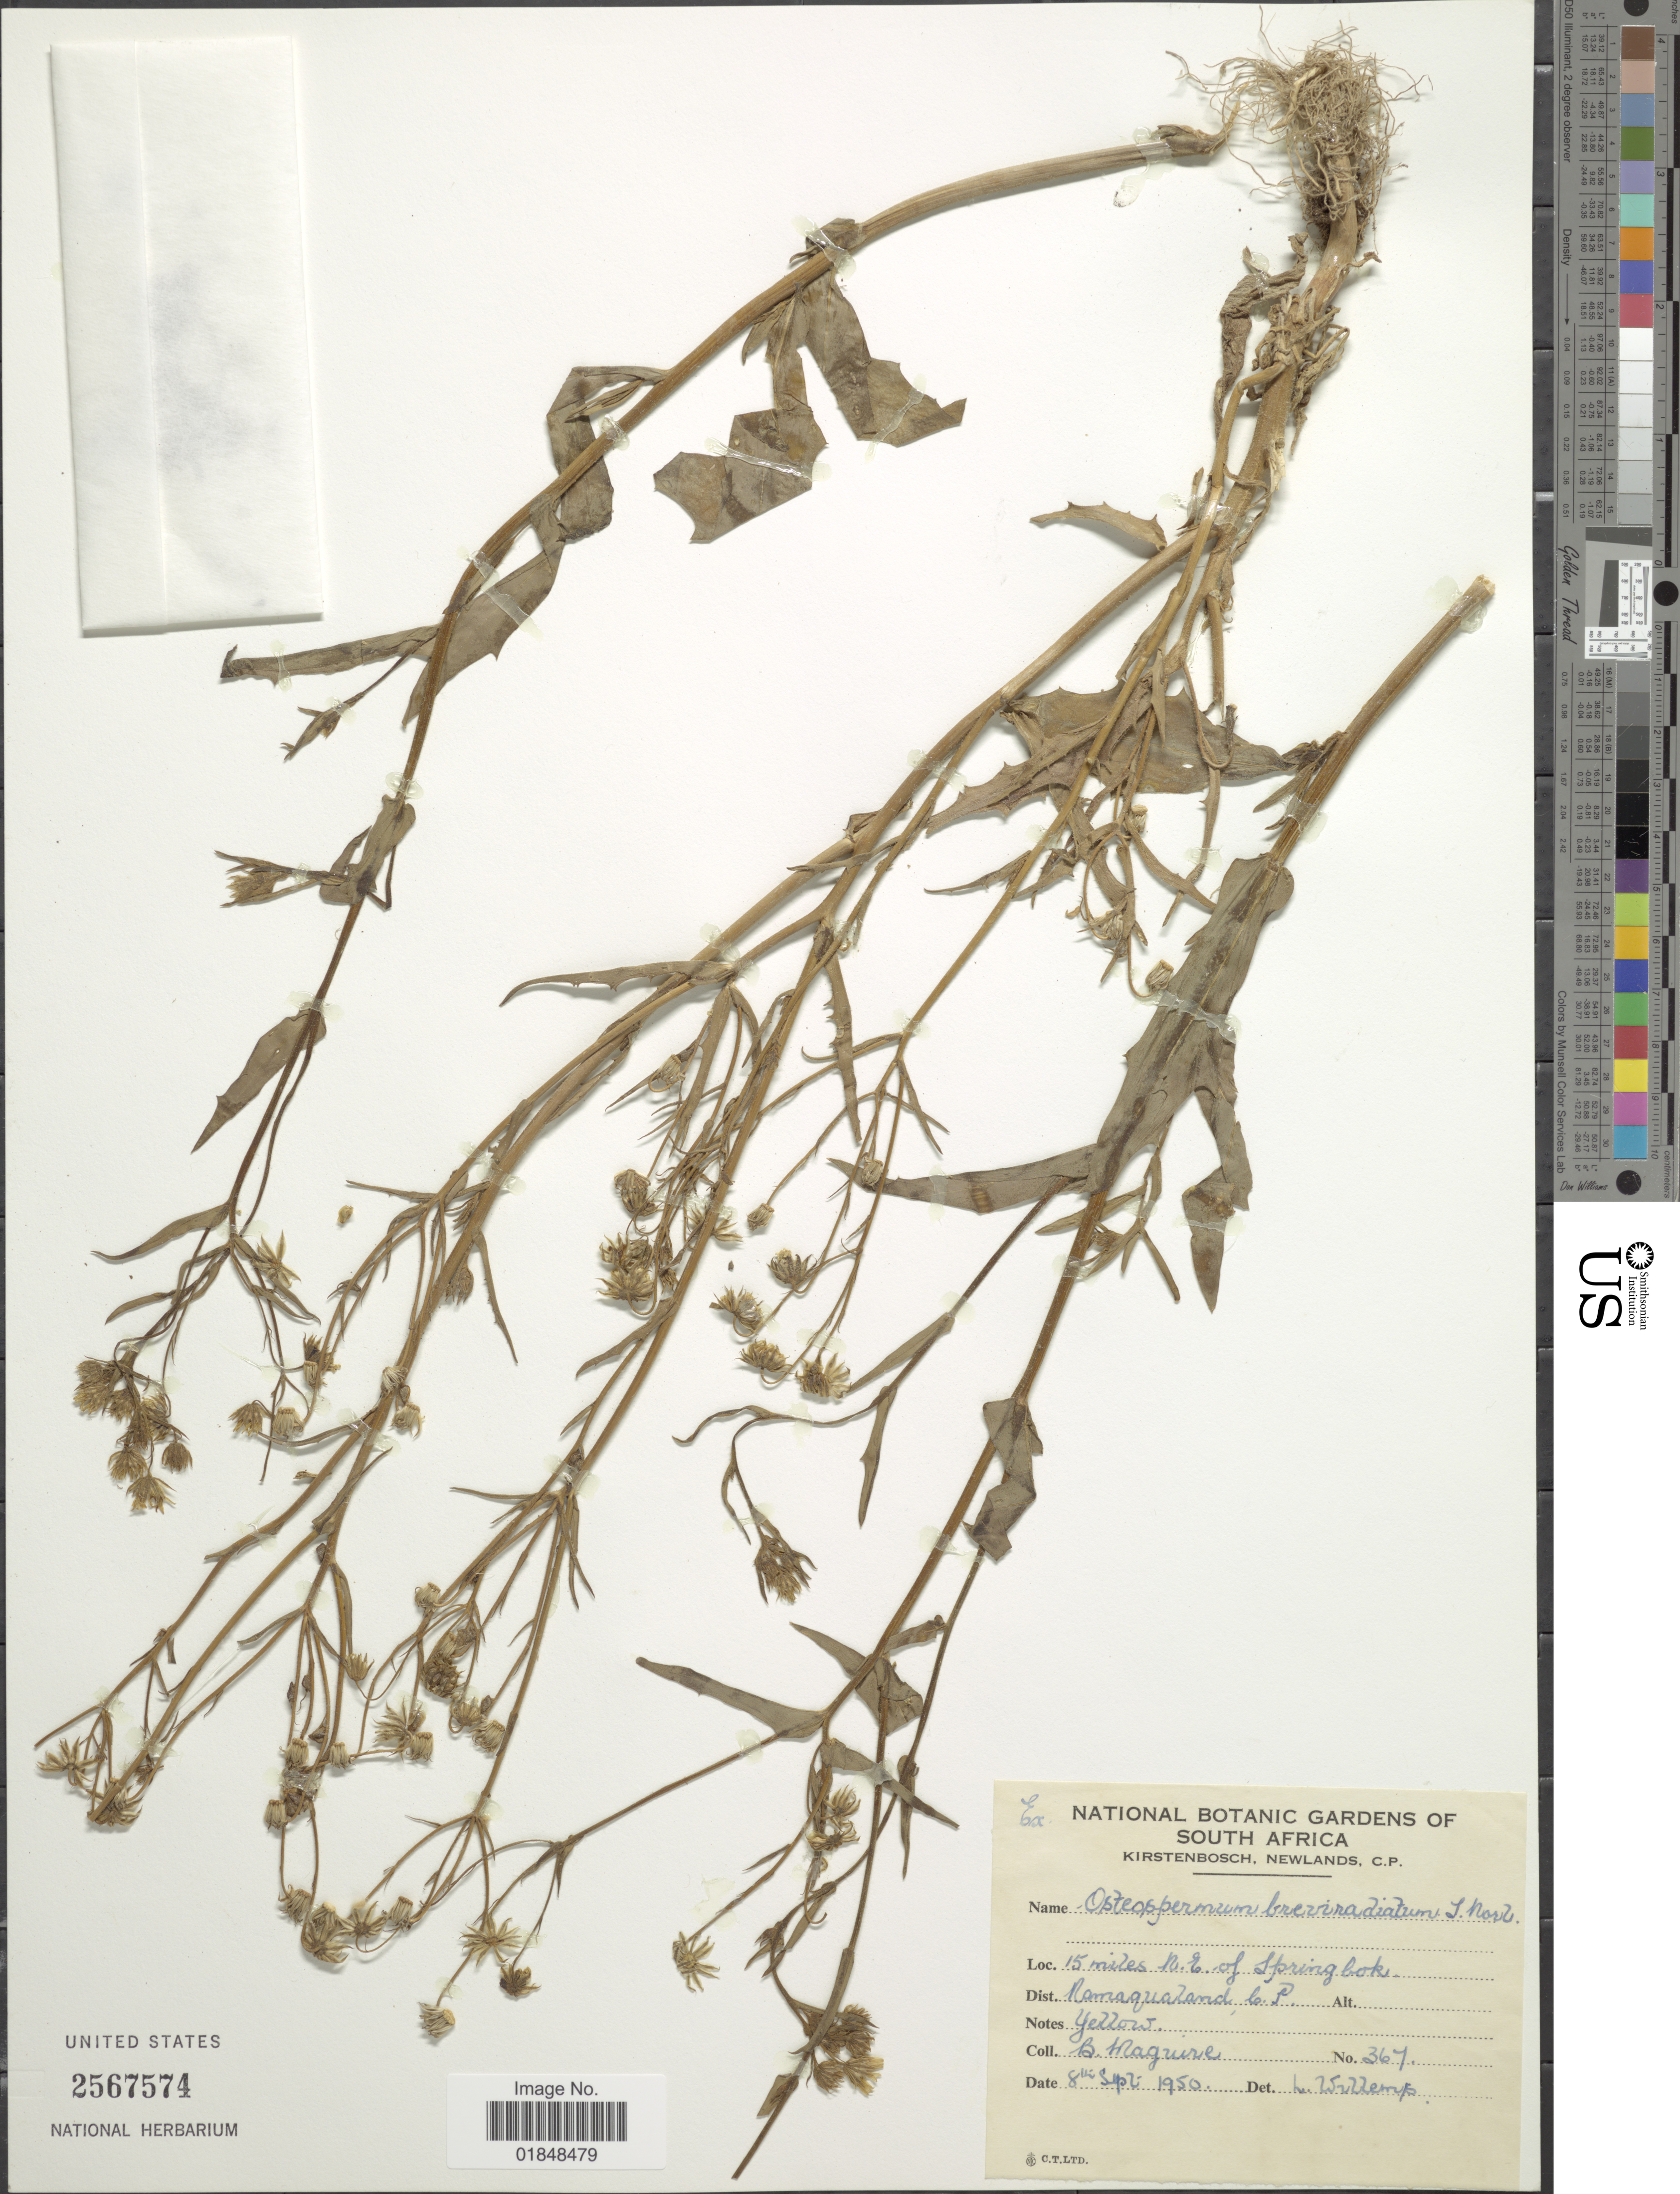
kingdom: Plantae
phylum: Tracheophyta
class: Magnoliopsida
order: Asterales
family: Asteraceae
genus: Norlindhia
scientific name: Norlindhia breviradiatum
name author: Norl.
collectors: B. Maguire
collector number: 367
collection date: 1950-09-08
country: South Africa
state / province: Northern Cape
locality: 15 miles N.E. of Springbok. Namaqualand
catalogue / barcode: US 2567574